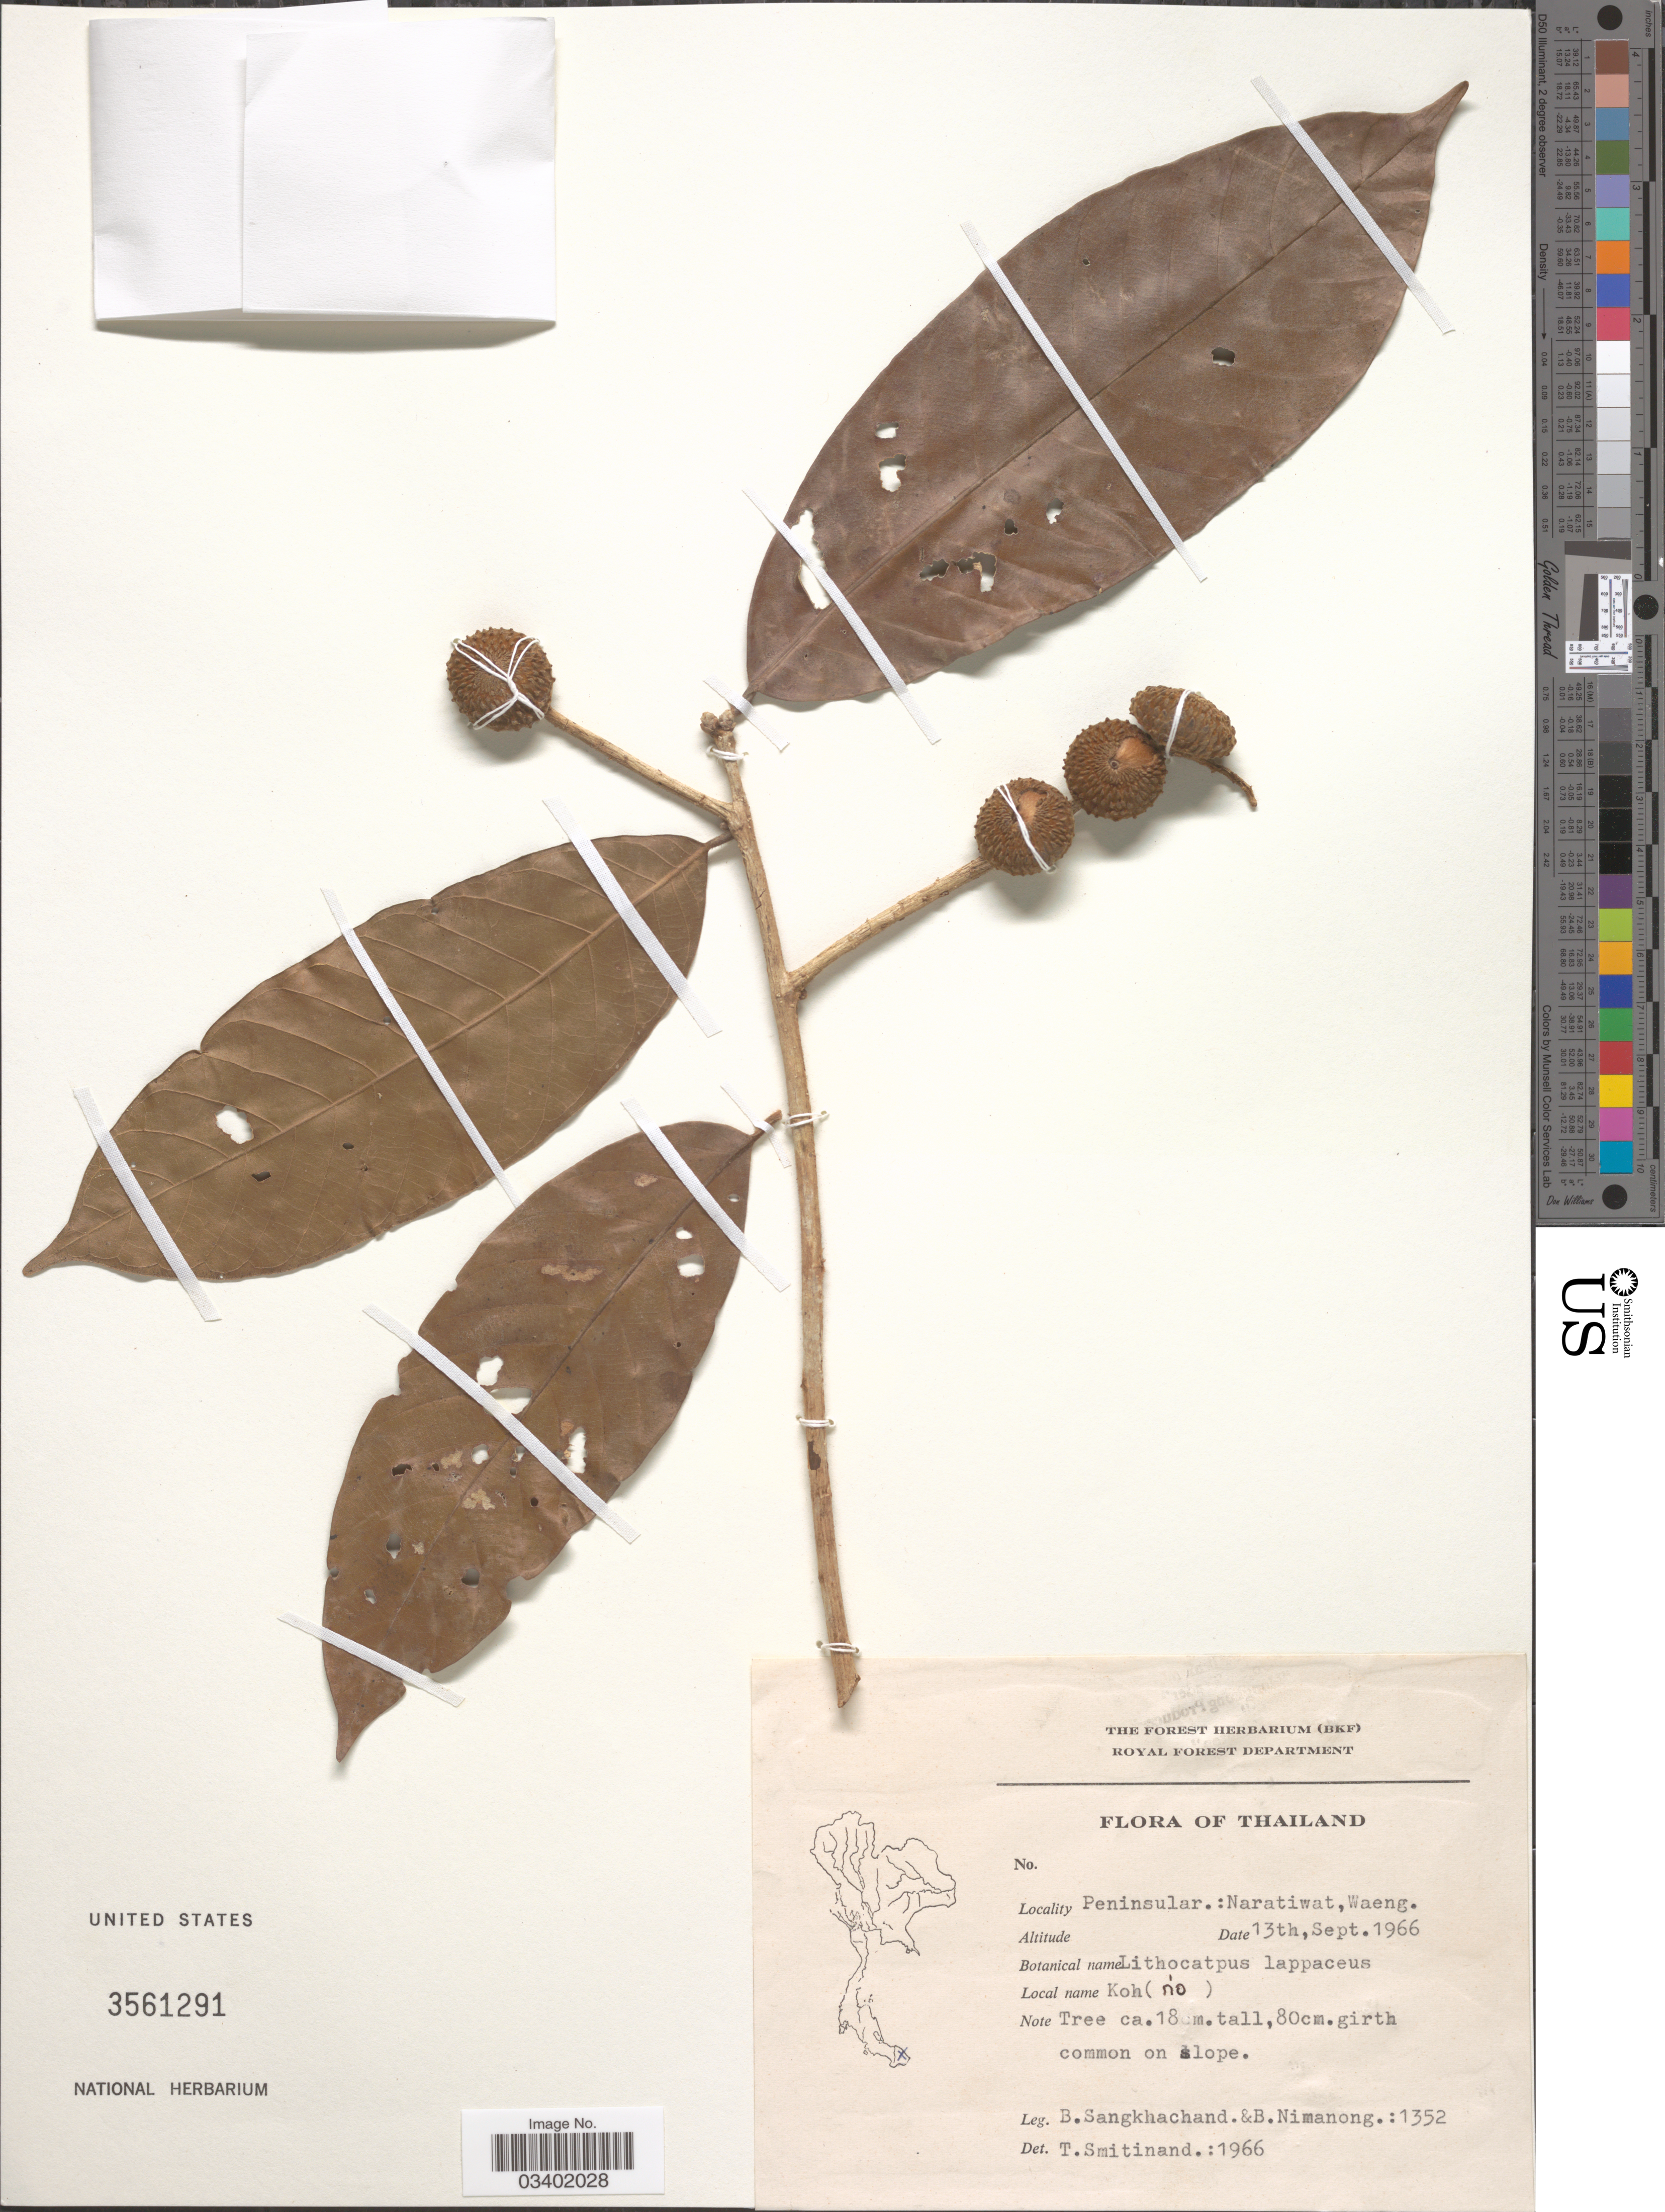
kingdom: Plantae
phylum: Tracheophyta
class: Magnoliopsida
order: Fagales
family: Fagaceae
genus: Lithocarpus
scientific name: Lithocarpus lappaceus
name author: (Roxb.) Rehder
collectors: B. Sangkhachand & B. Nimanong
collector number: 1352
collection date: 1966-09-13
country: Thailand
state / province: Narathiwat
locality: Peninsular.: Naratiwat, Waeng.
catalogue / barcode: US 3561291